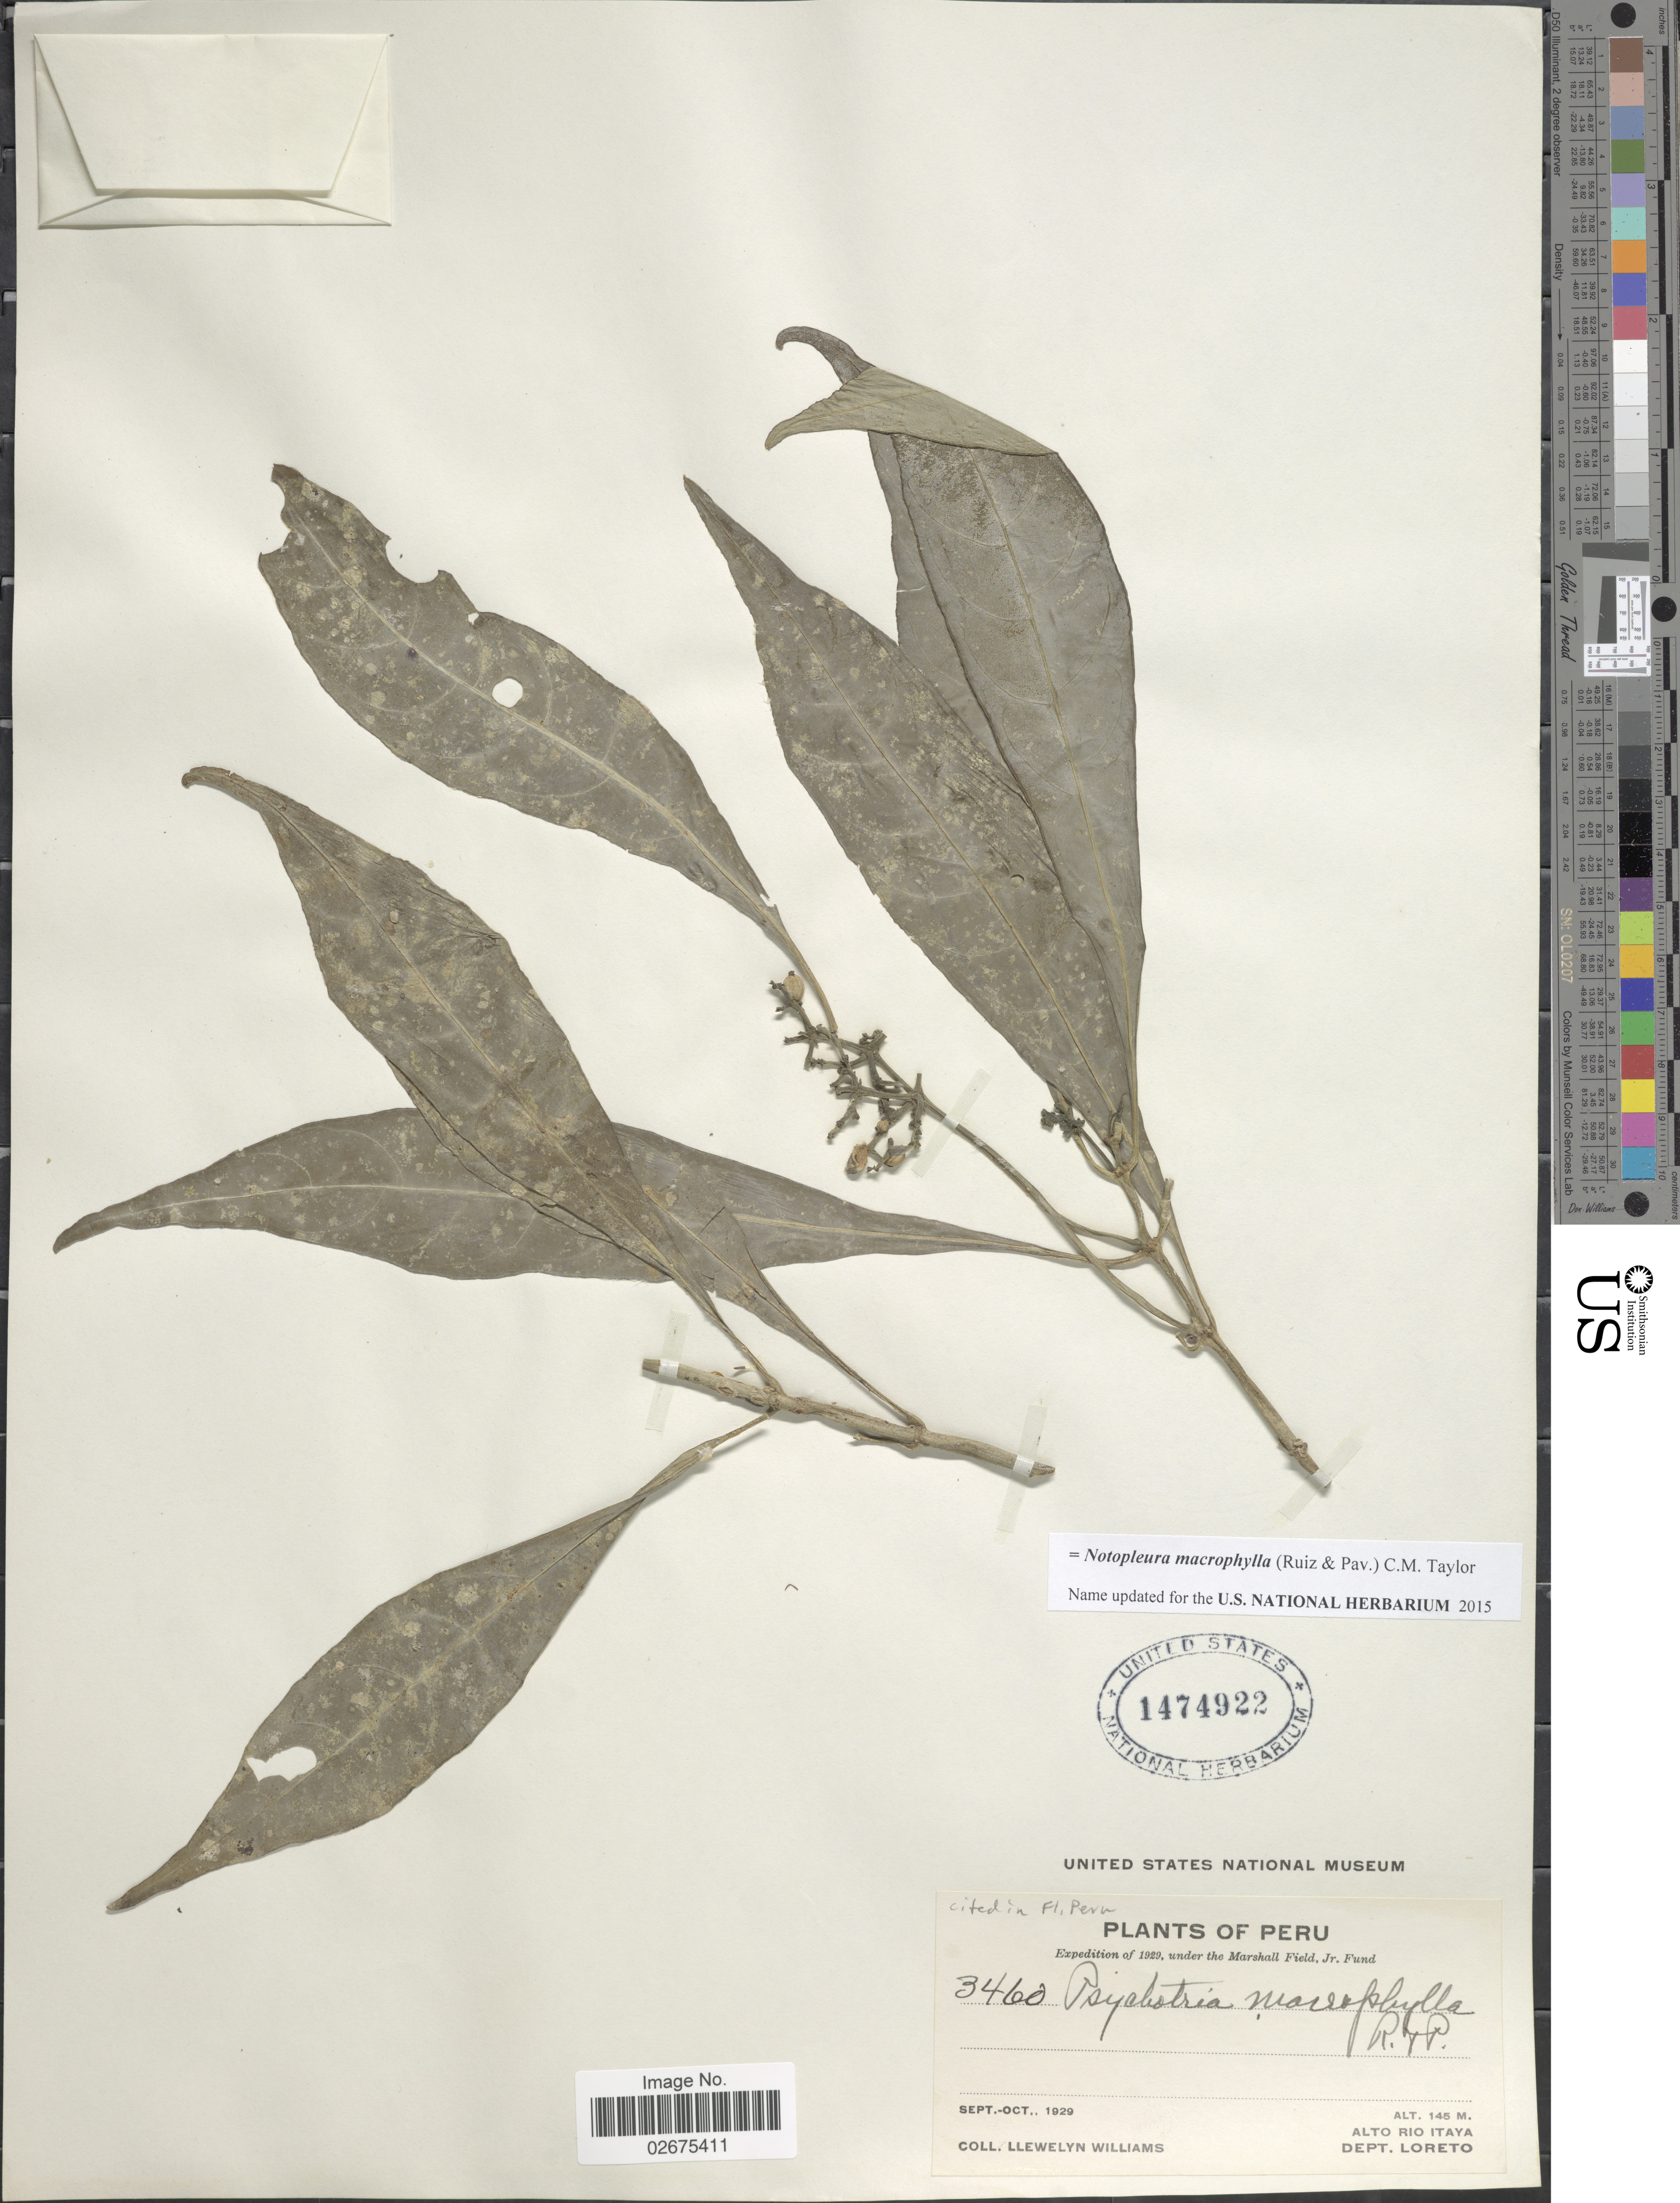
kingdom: Plantae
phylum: Tracheophyta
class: Magnoliopsida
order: Gentianales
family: Rubiaceae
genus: Notopleura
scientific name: Notopleura macrophylla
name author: (Ruiz & Pav.) C.M. Taylor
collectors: Ll. Williams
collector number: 3460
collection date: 1929-09/1929-10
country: Peru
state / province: Loreto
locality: Alto Rio Itaya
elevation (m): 145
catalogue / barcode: US 1474922